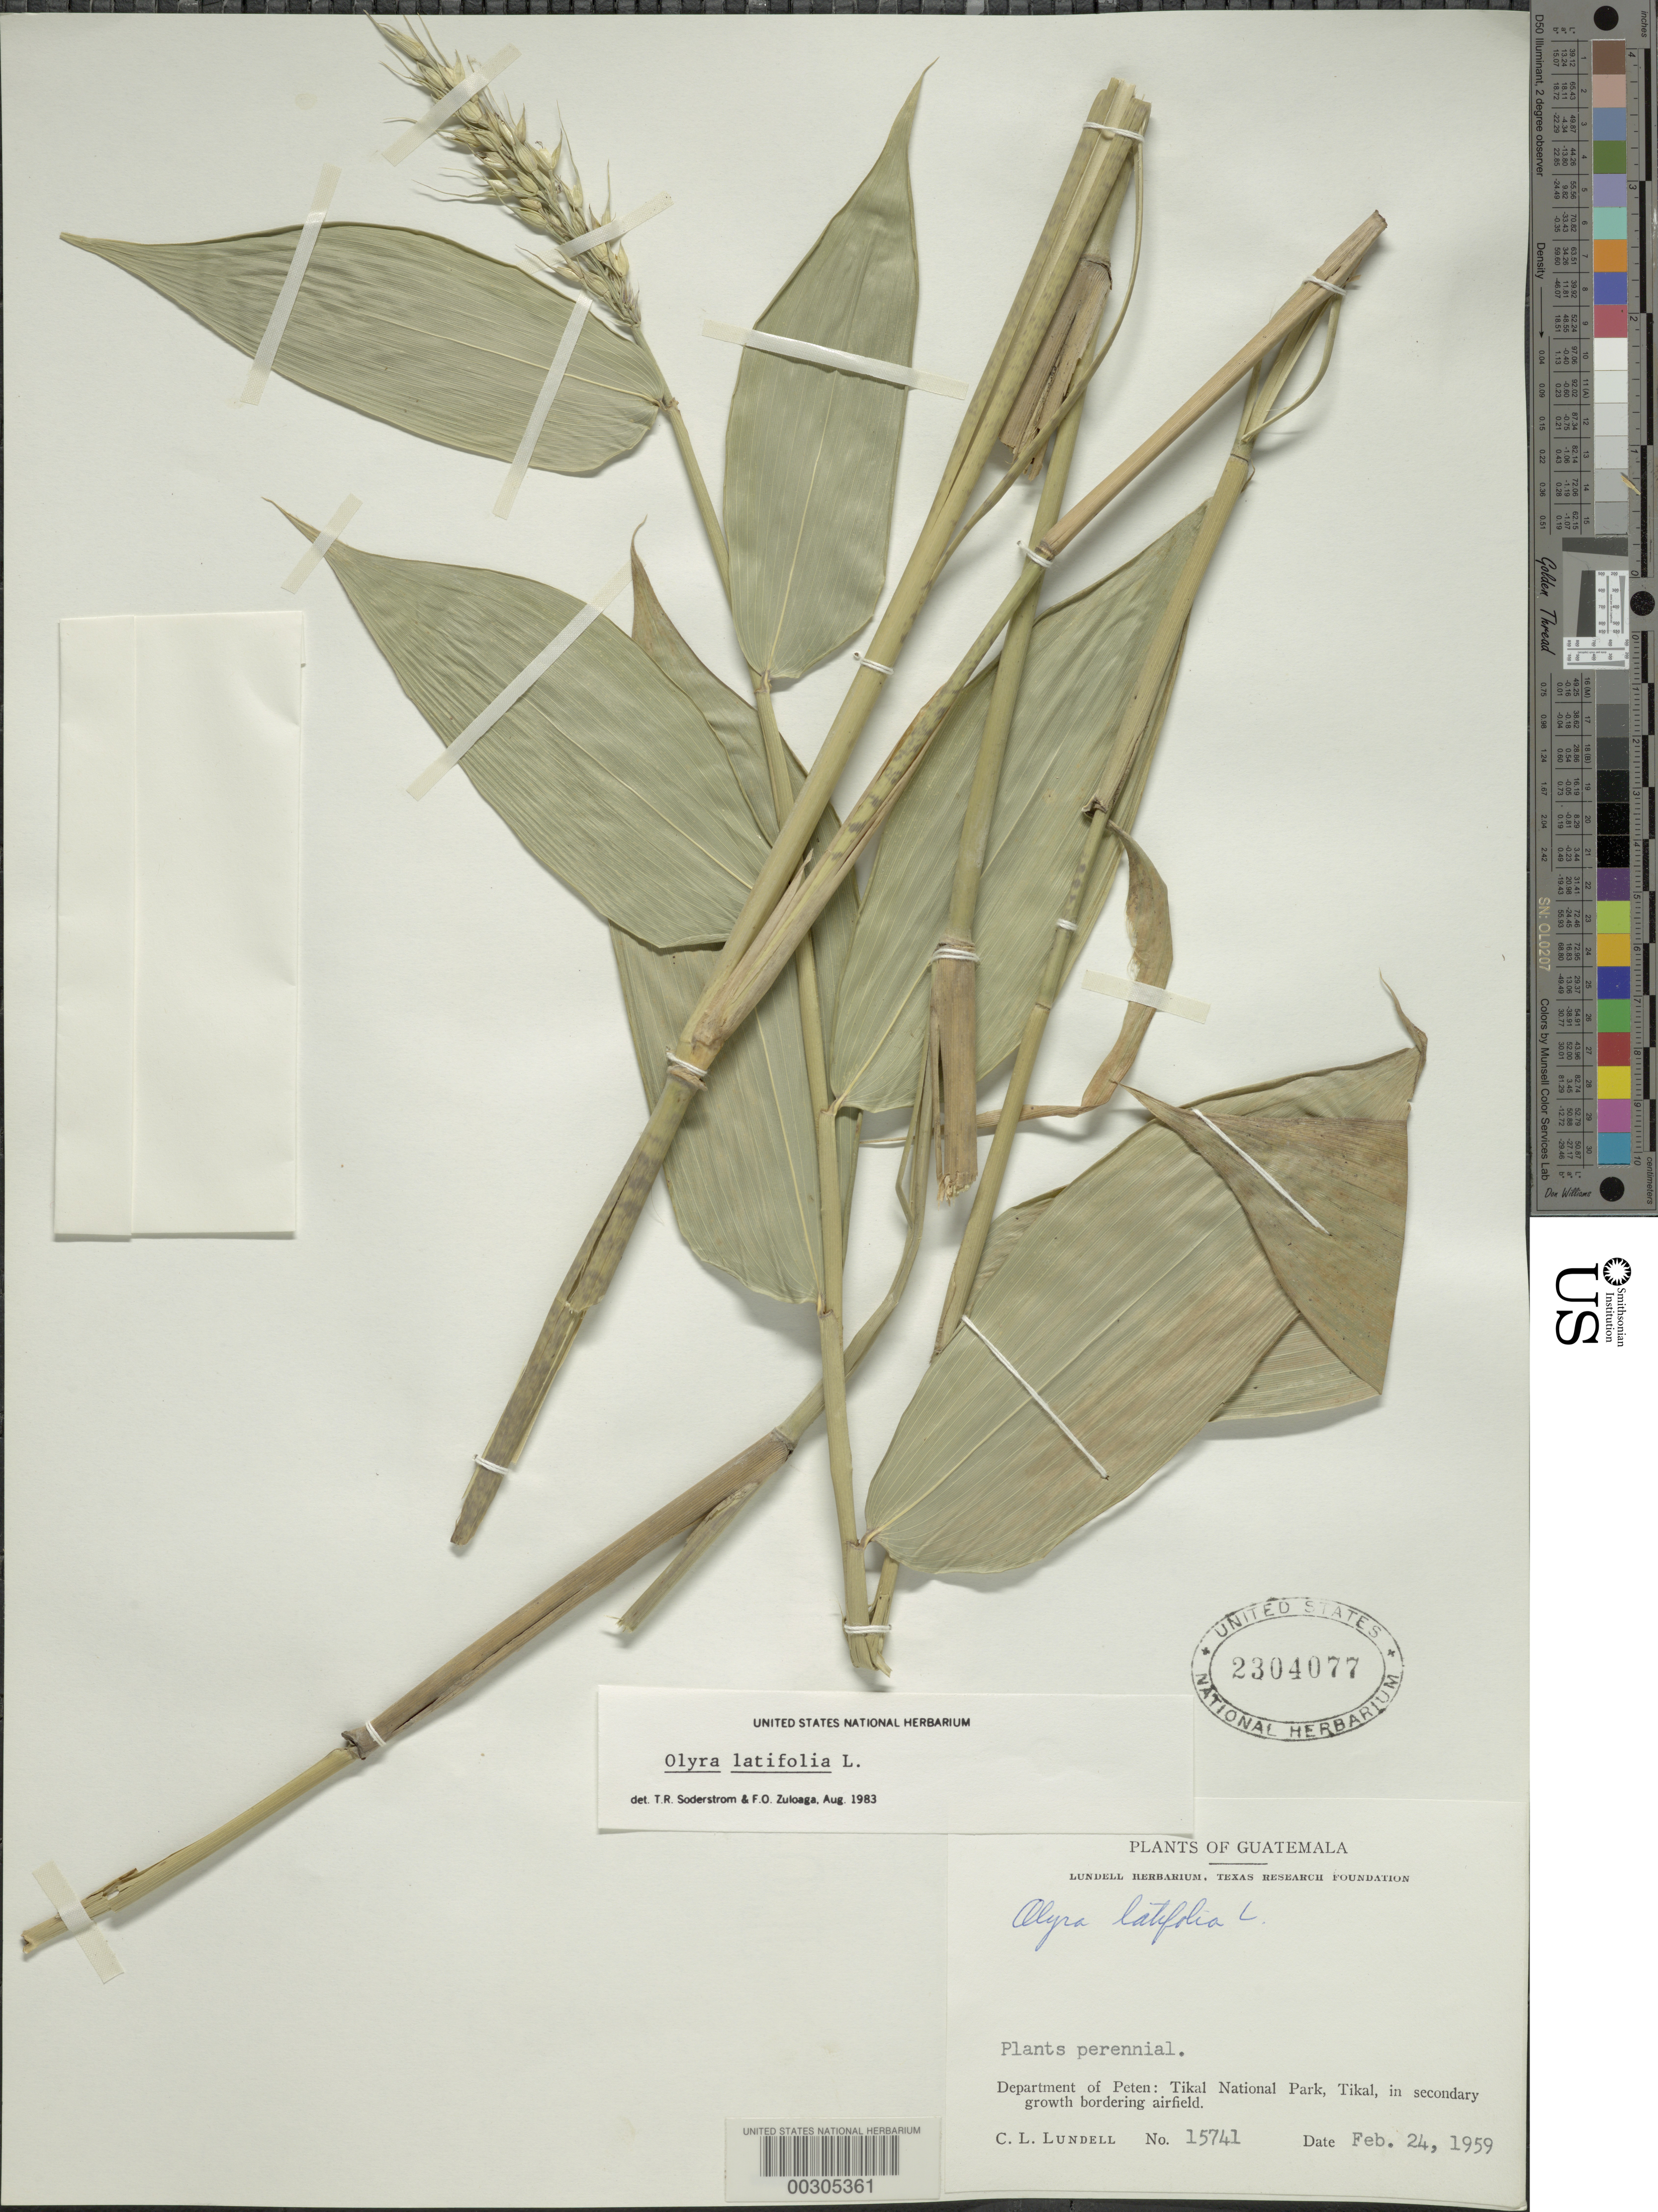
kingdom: Plantae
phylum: Tracheophyta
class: Liliopsida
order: Poales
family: Poaceae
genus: Olyra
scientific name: Olyra latifolia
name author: L.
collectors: C. L. Lundell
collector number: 15741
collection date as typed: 24 Feb 1959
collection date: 1959-02-24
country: Guatemala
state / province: El Petén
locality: Tikal National Park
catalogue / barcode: US 2304077